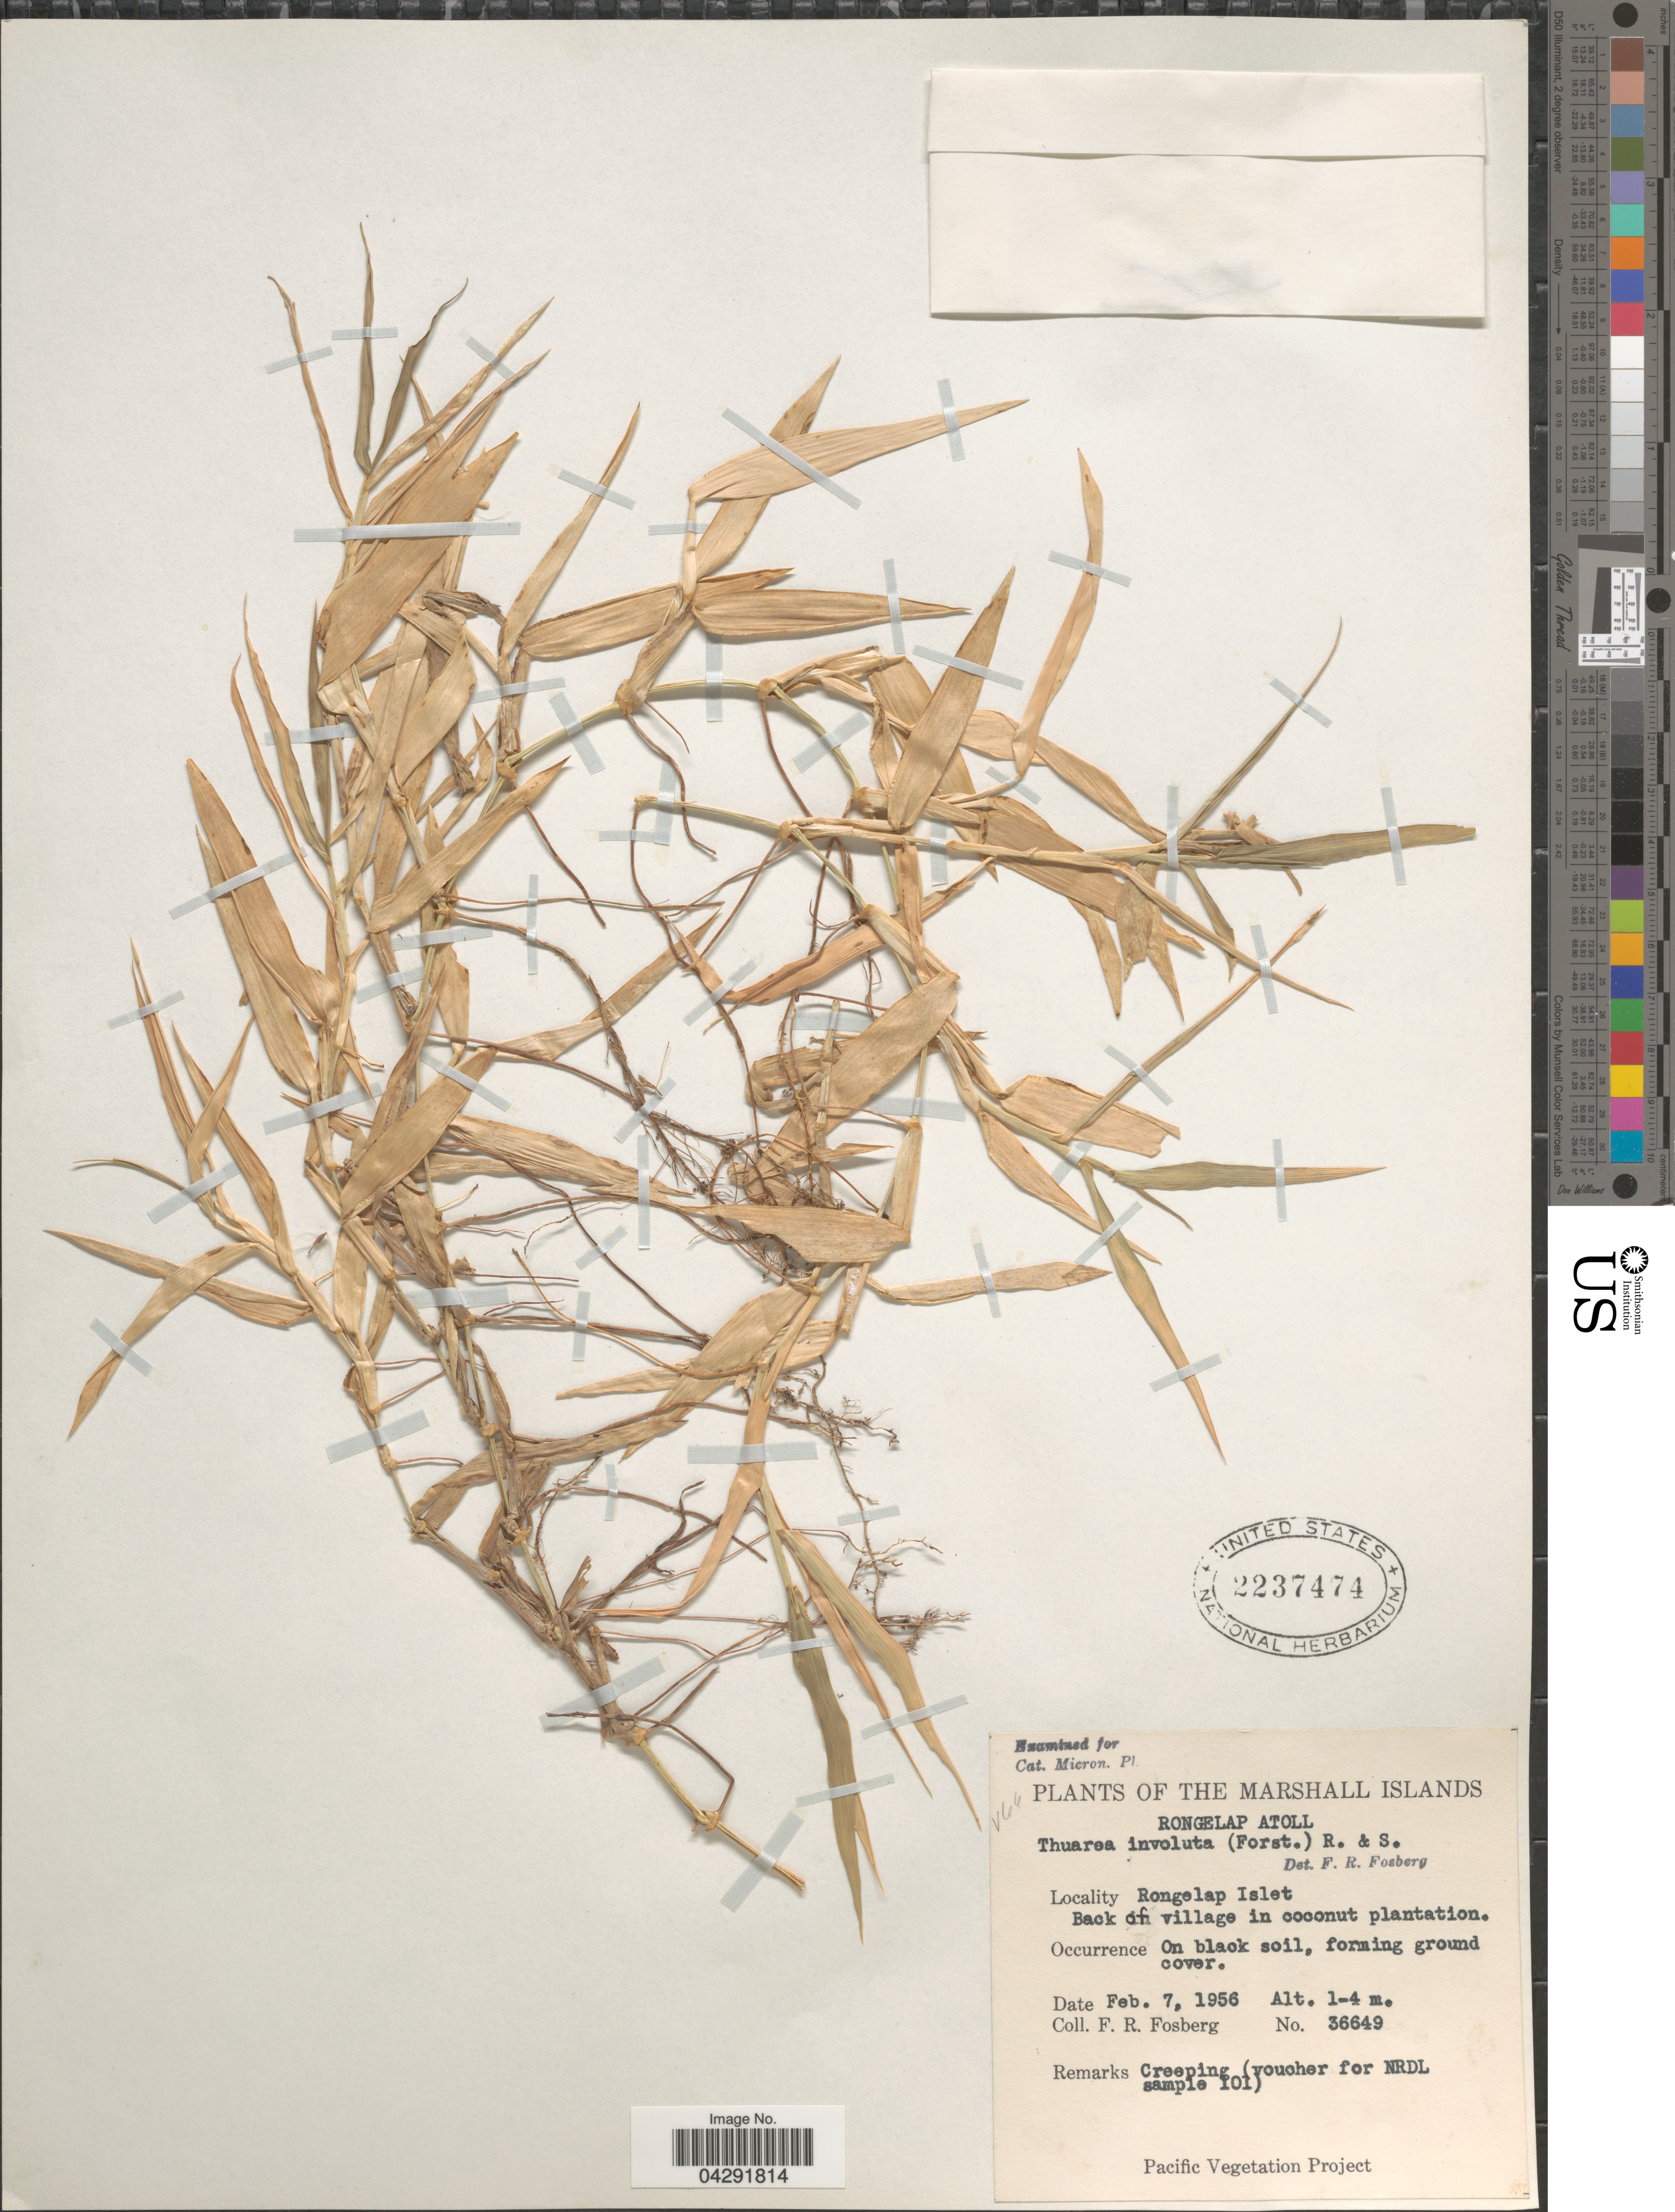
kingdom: Plantae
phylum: Tracheophyta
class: Liliopsida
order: Poales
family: Poaceae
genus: Thuarea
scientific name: Thuarea involuta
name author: (G. Forst.) R. Br. ex Sm.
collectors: F. R. Fosberg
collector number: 36649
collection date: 1956-02-07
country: Marshall Islands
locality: Rongelap Atoll. Rongelap Islet. Back of village in coconut plantation. On black soil, forming ground cover.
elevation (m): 1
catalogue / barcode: US 2237474